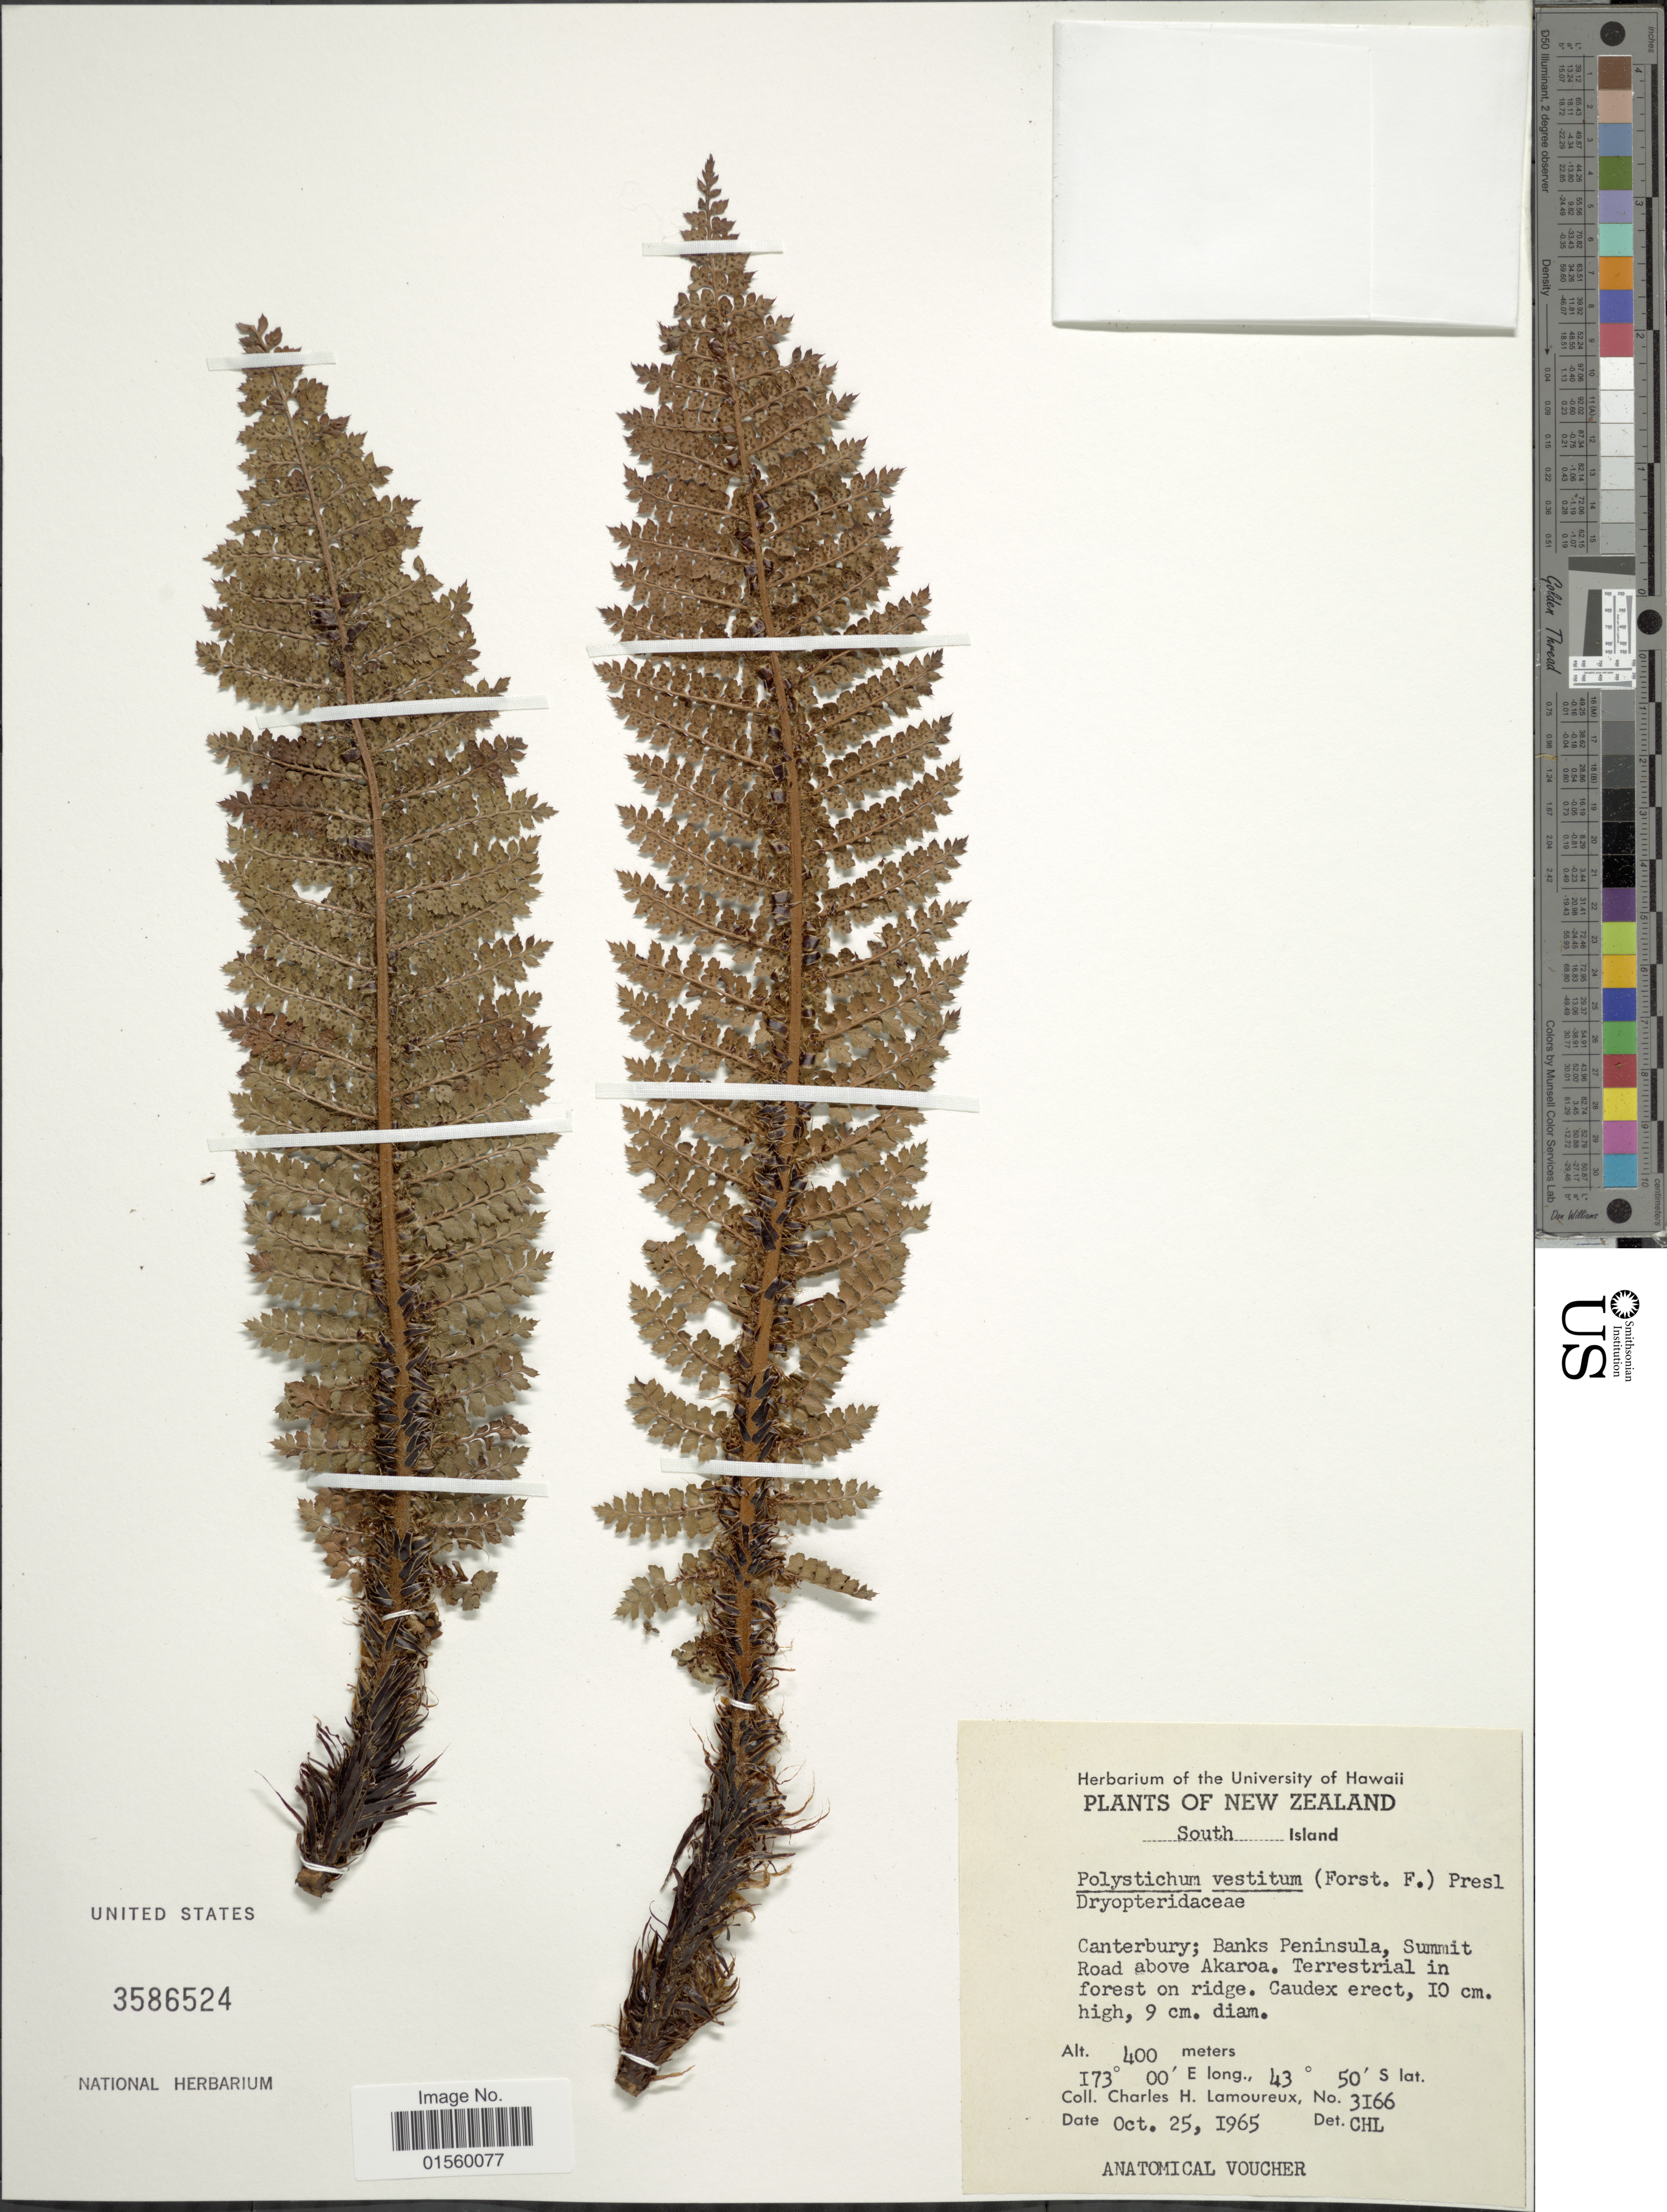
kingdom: Plantae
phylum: Tracheophyta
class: Polypodiopsida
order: Polypodiales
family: Dryopteridaceae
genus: Polystichum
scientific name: Polystichum vestitum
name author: (Sw.) C. Presl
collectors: C. H. Lamoureux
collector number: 3166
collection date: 1965-10-25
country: New Zealand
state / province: Canterbury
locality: South Island, Canterbury; Banks Peninsula, Summit Road above Akaroa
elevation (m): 400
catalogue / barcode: US 3586524